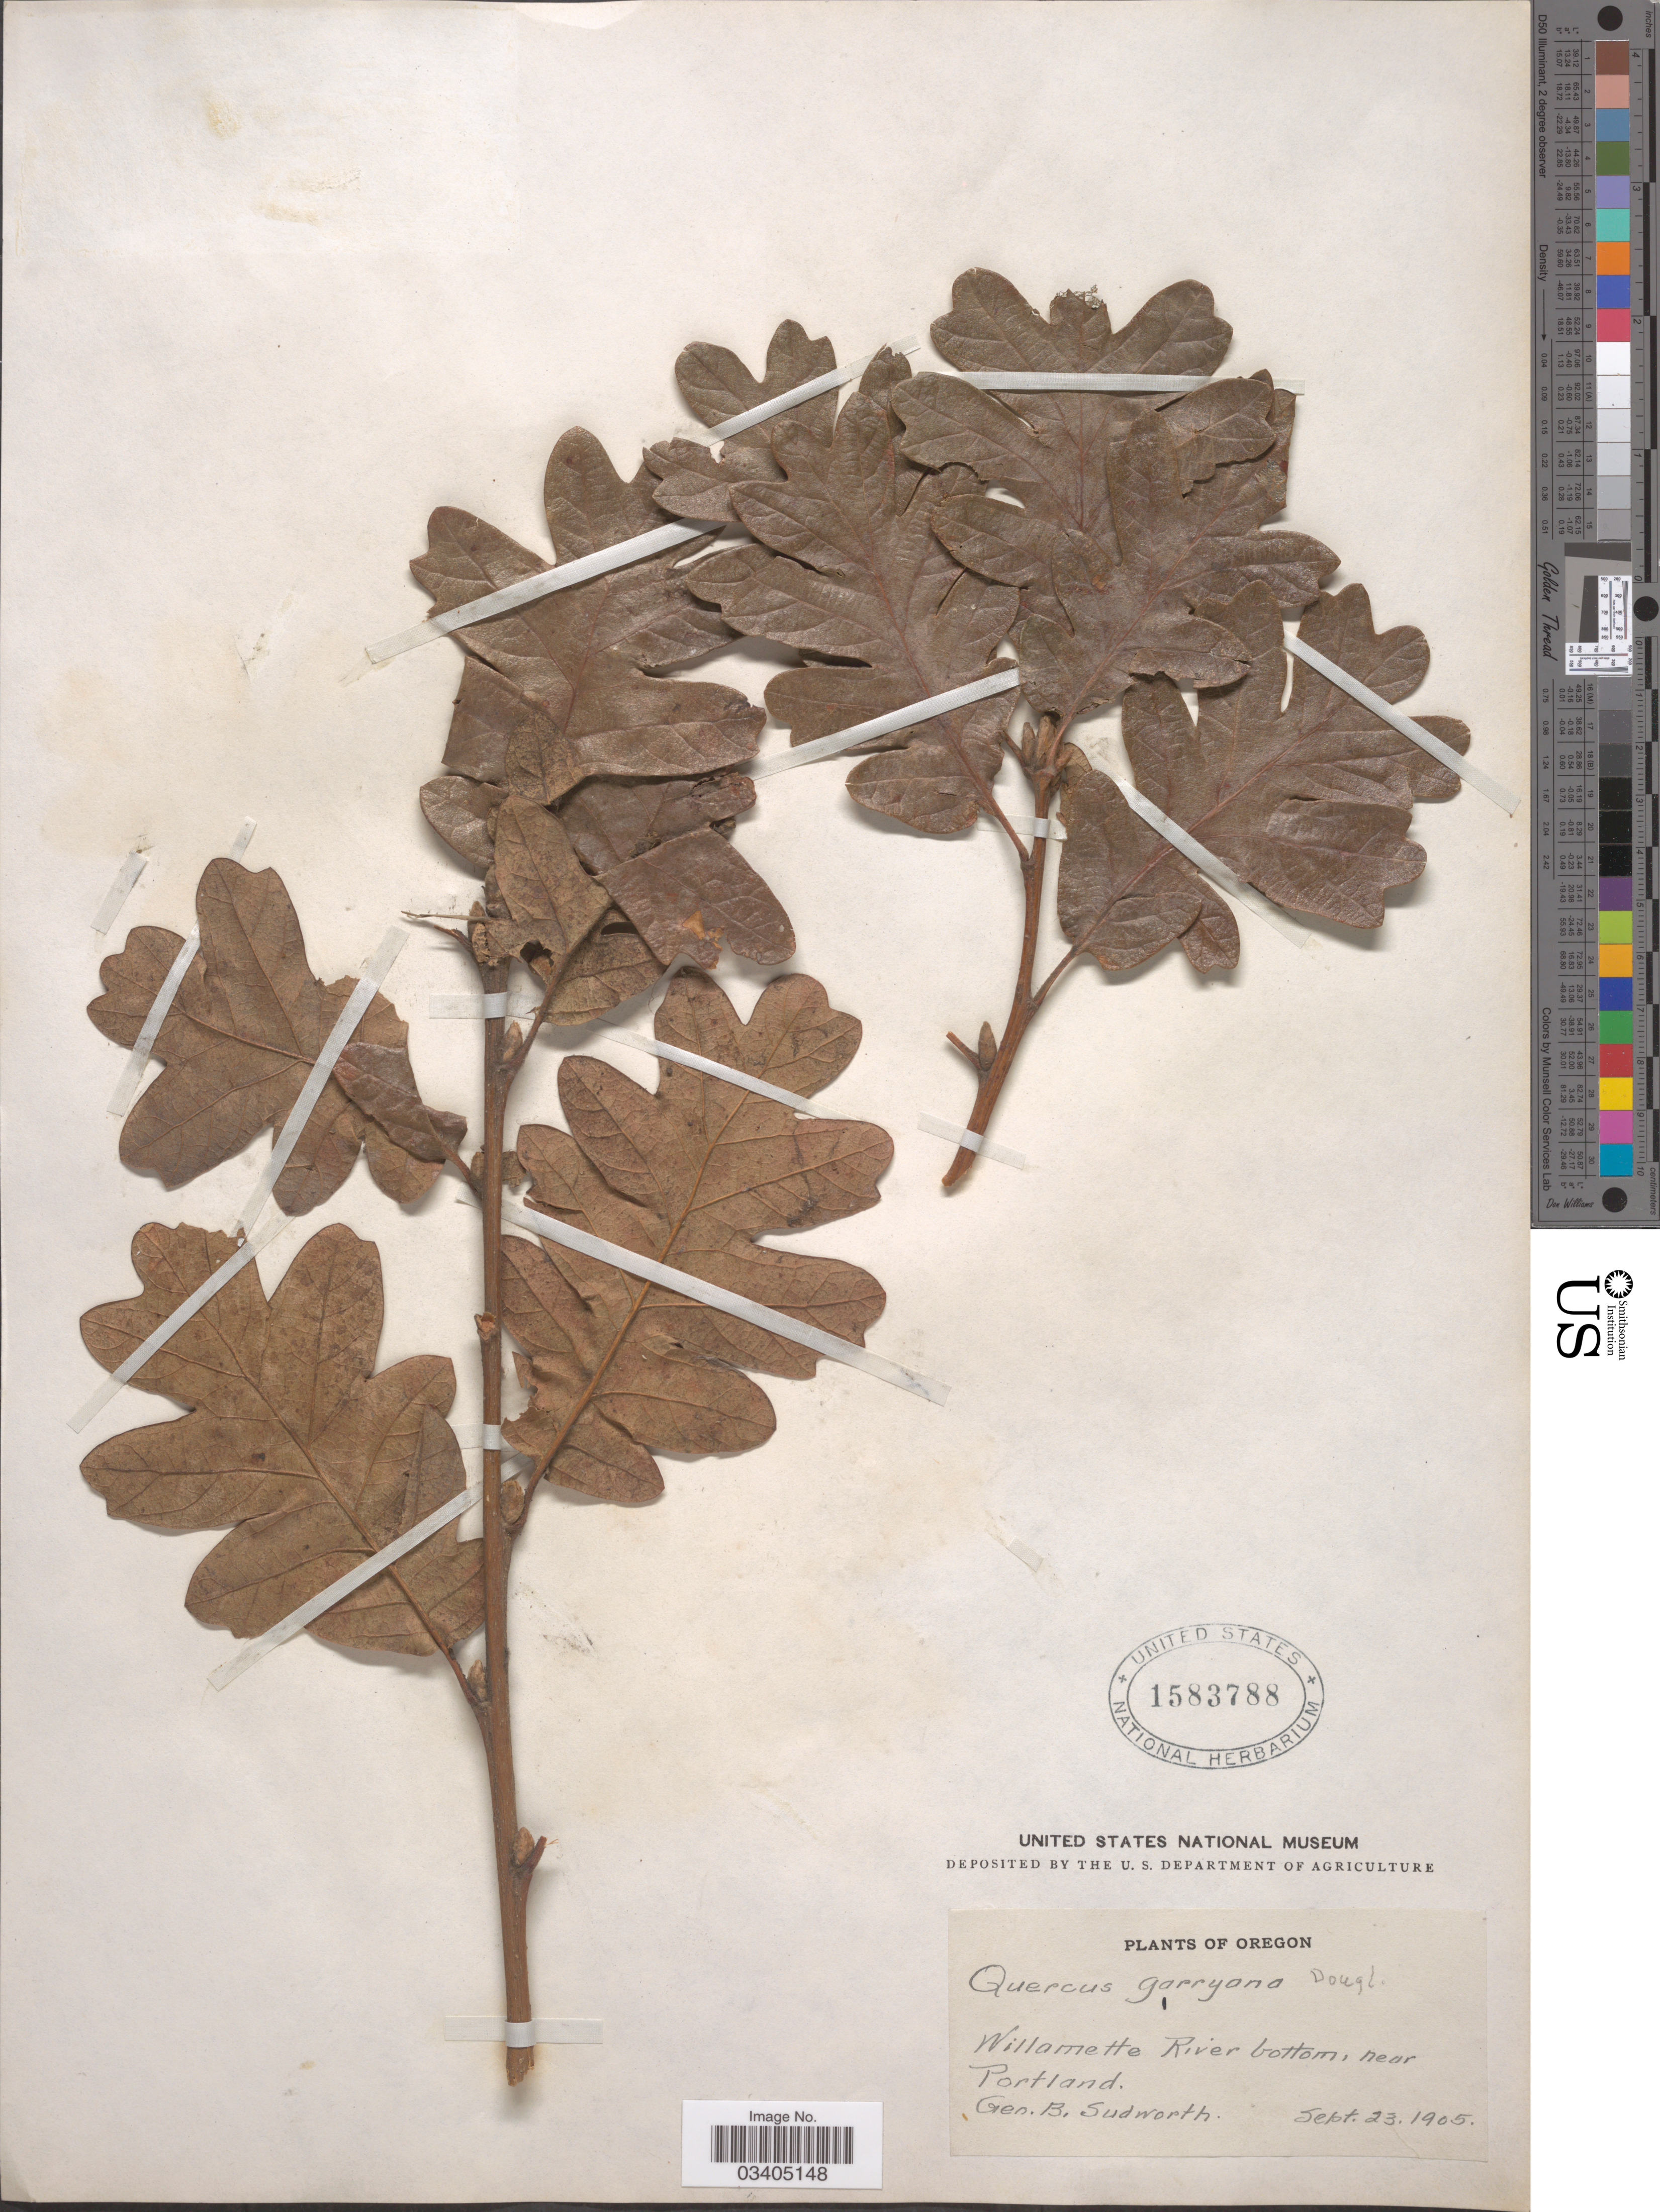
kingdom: Plantae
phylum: Tracheophyta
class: Magnoliopsida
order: Fagales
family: Fagaceae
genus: Quercus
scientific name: Quercus garryana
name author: Douglas ex Hook.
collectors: G. B. Sudworth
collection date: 1905-09-23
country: United States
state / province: Oregon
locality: Willamette River bottom, near Portland.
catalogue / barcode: US 1583788